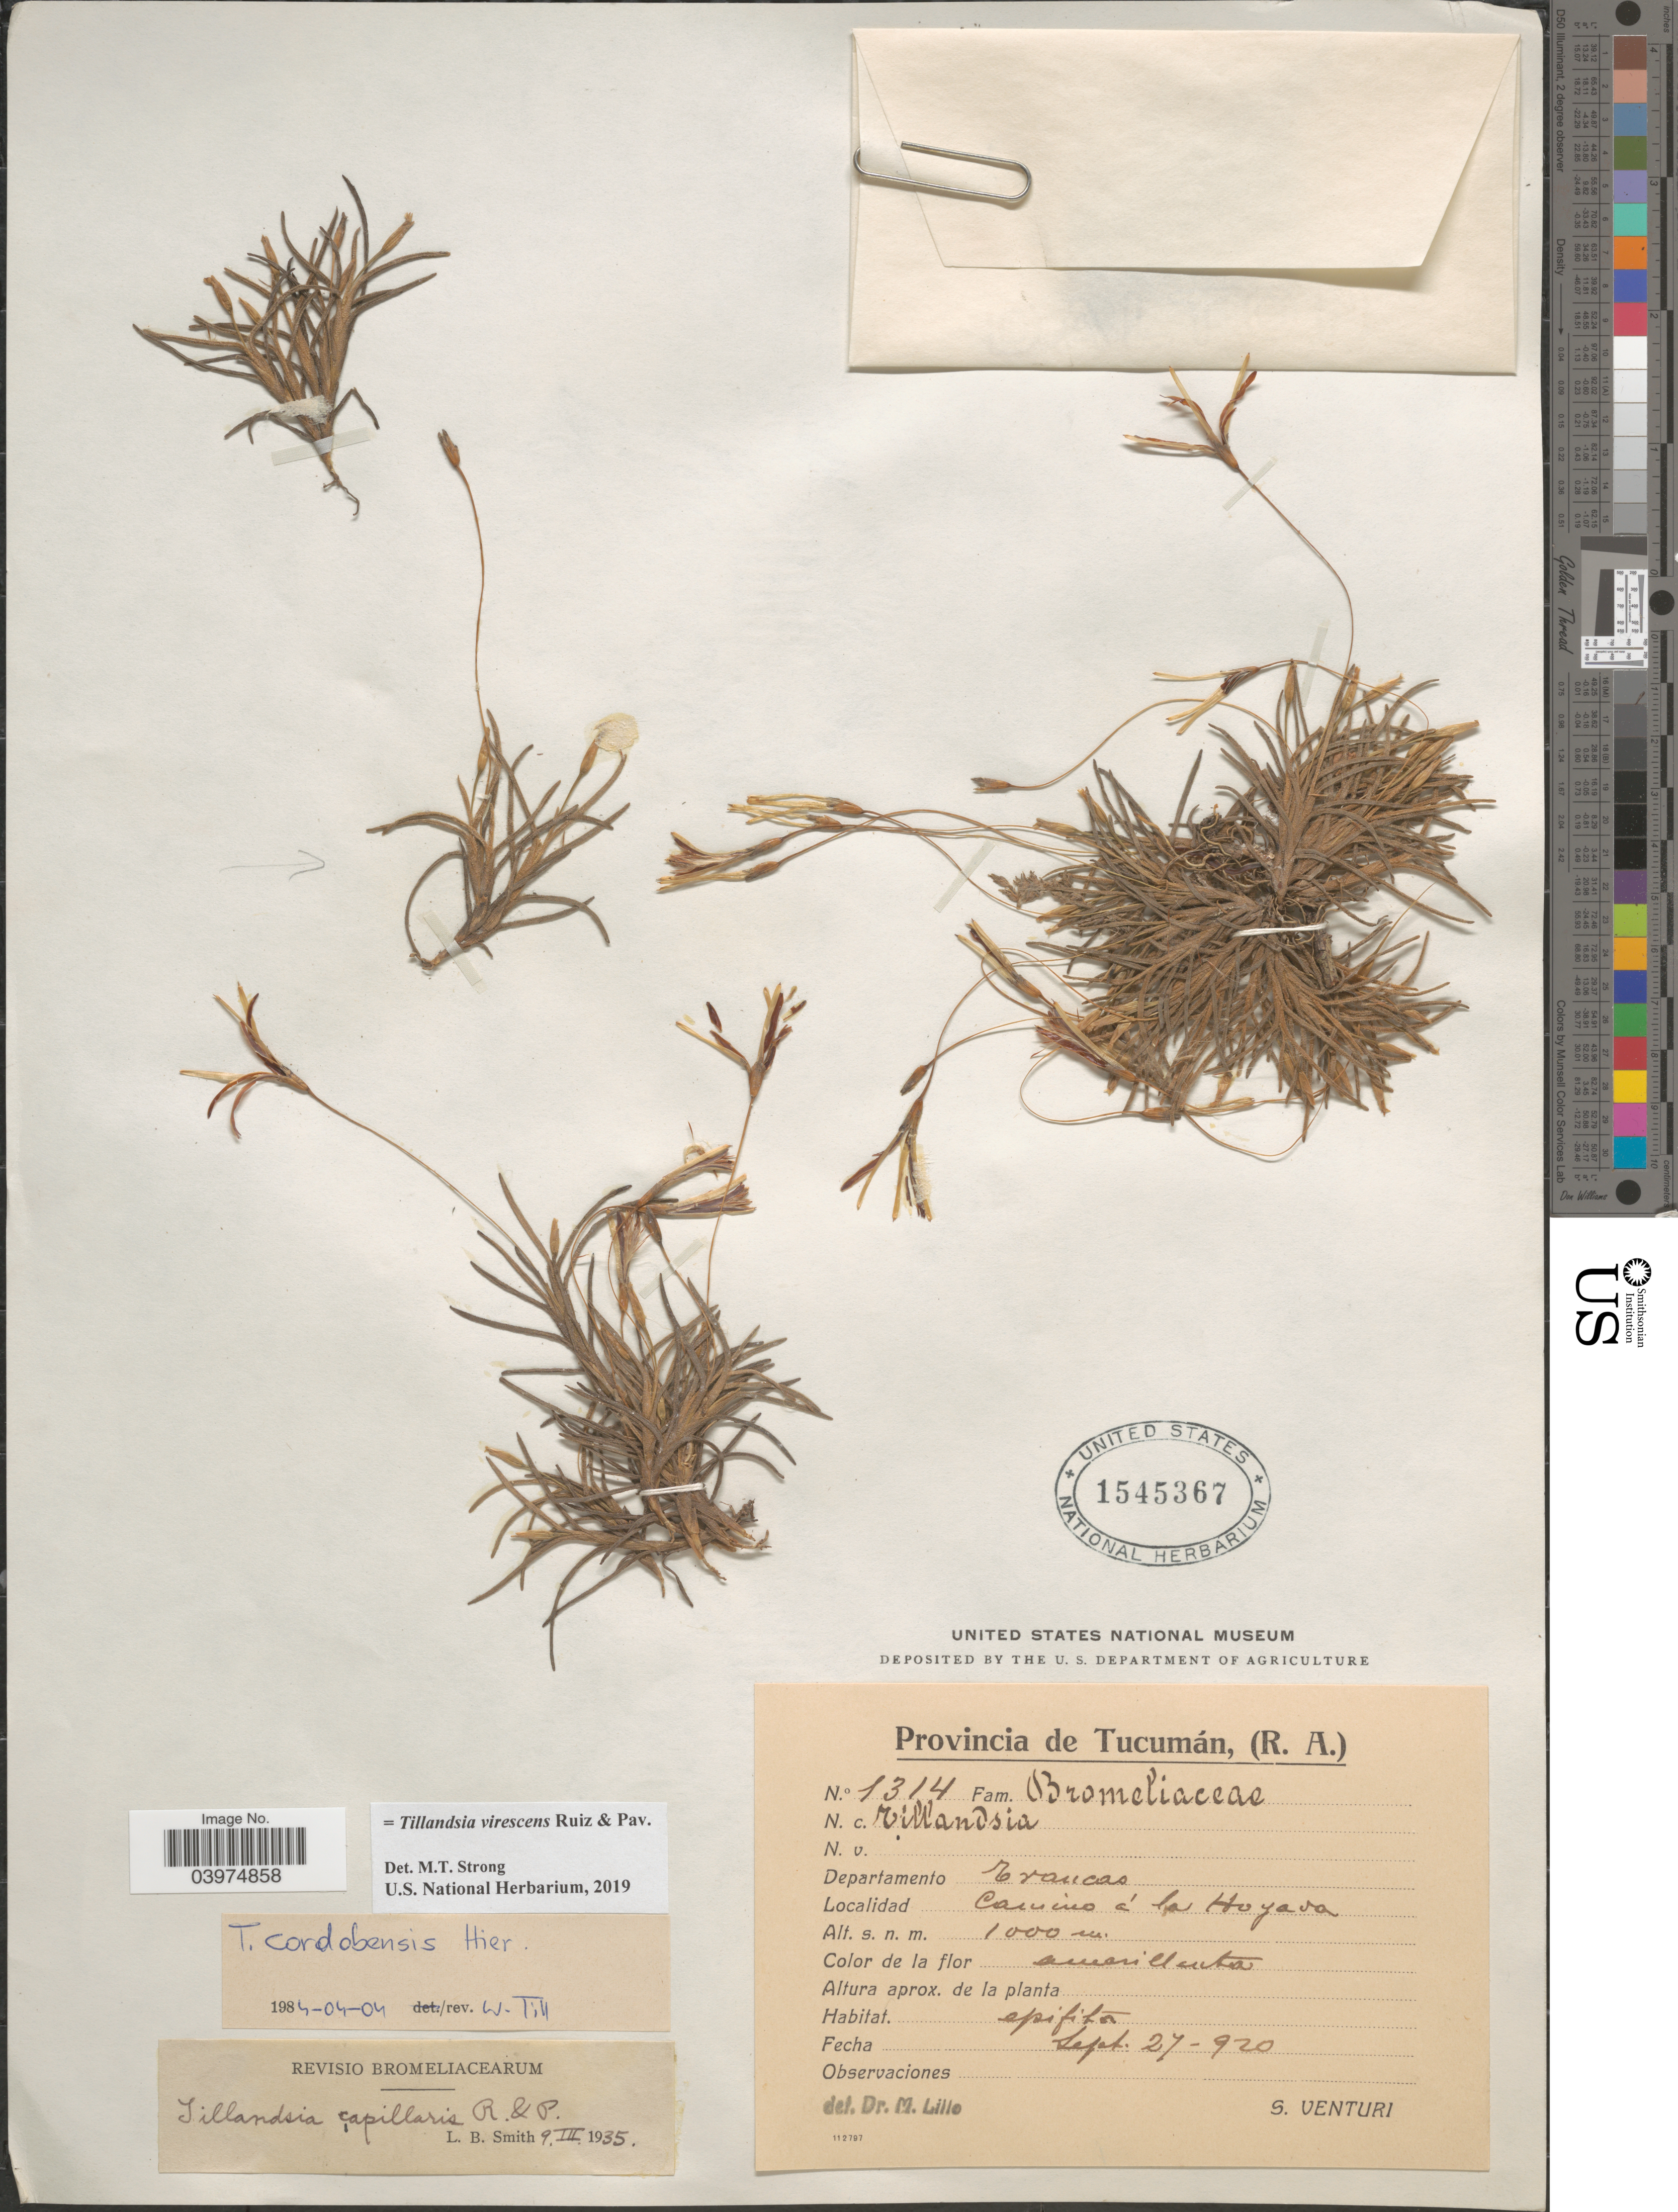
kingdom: Plantae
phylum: Tracheophyta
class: Liliopsida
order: Poales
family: Bromeliaceae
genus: Tillandsia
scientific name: Tillandsia virescens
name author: Ruiz & Pav.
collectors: S. Venturi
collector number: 1314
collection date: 1920-09-27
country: Argentina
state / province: Tucuman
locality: Departamento Trancas. Camino a la Hoyada.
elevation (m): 1000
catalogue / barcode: US 1545367